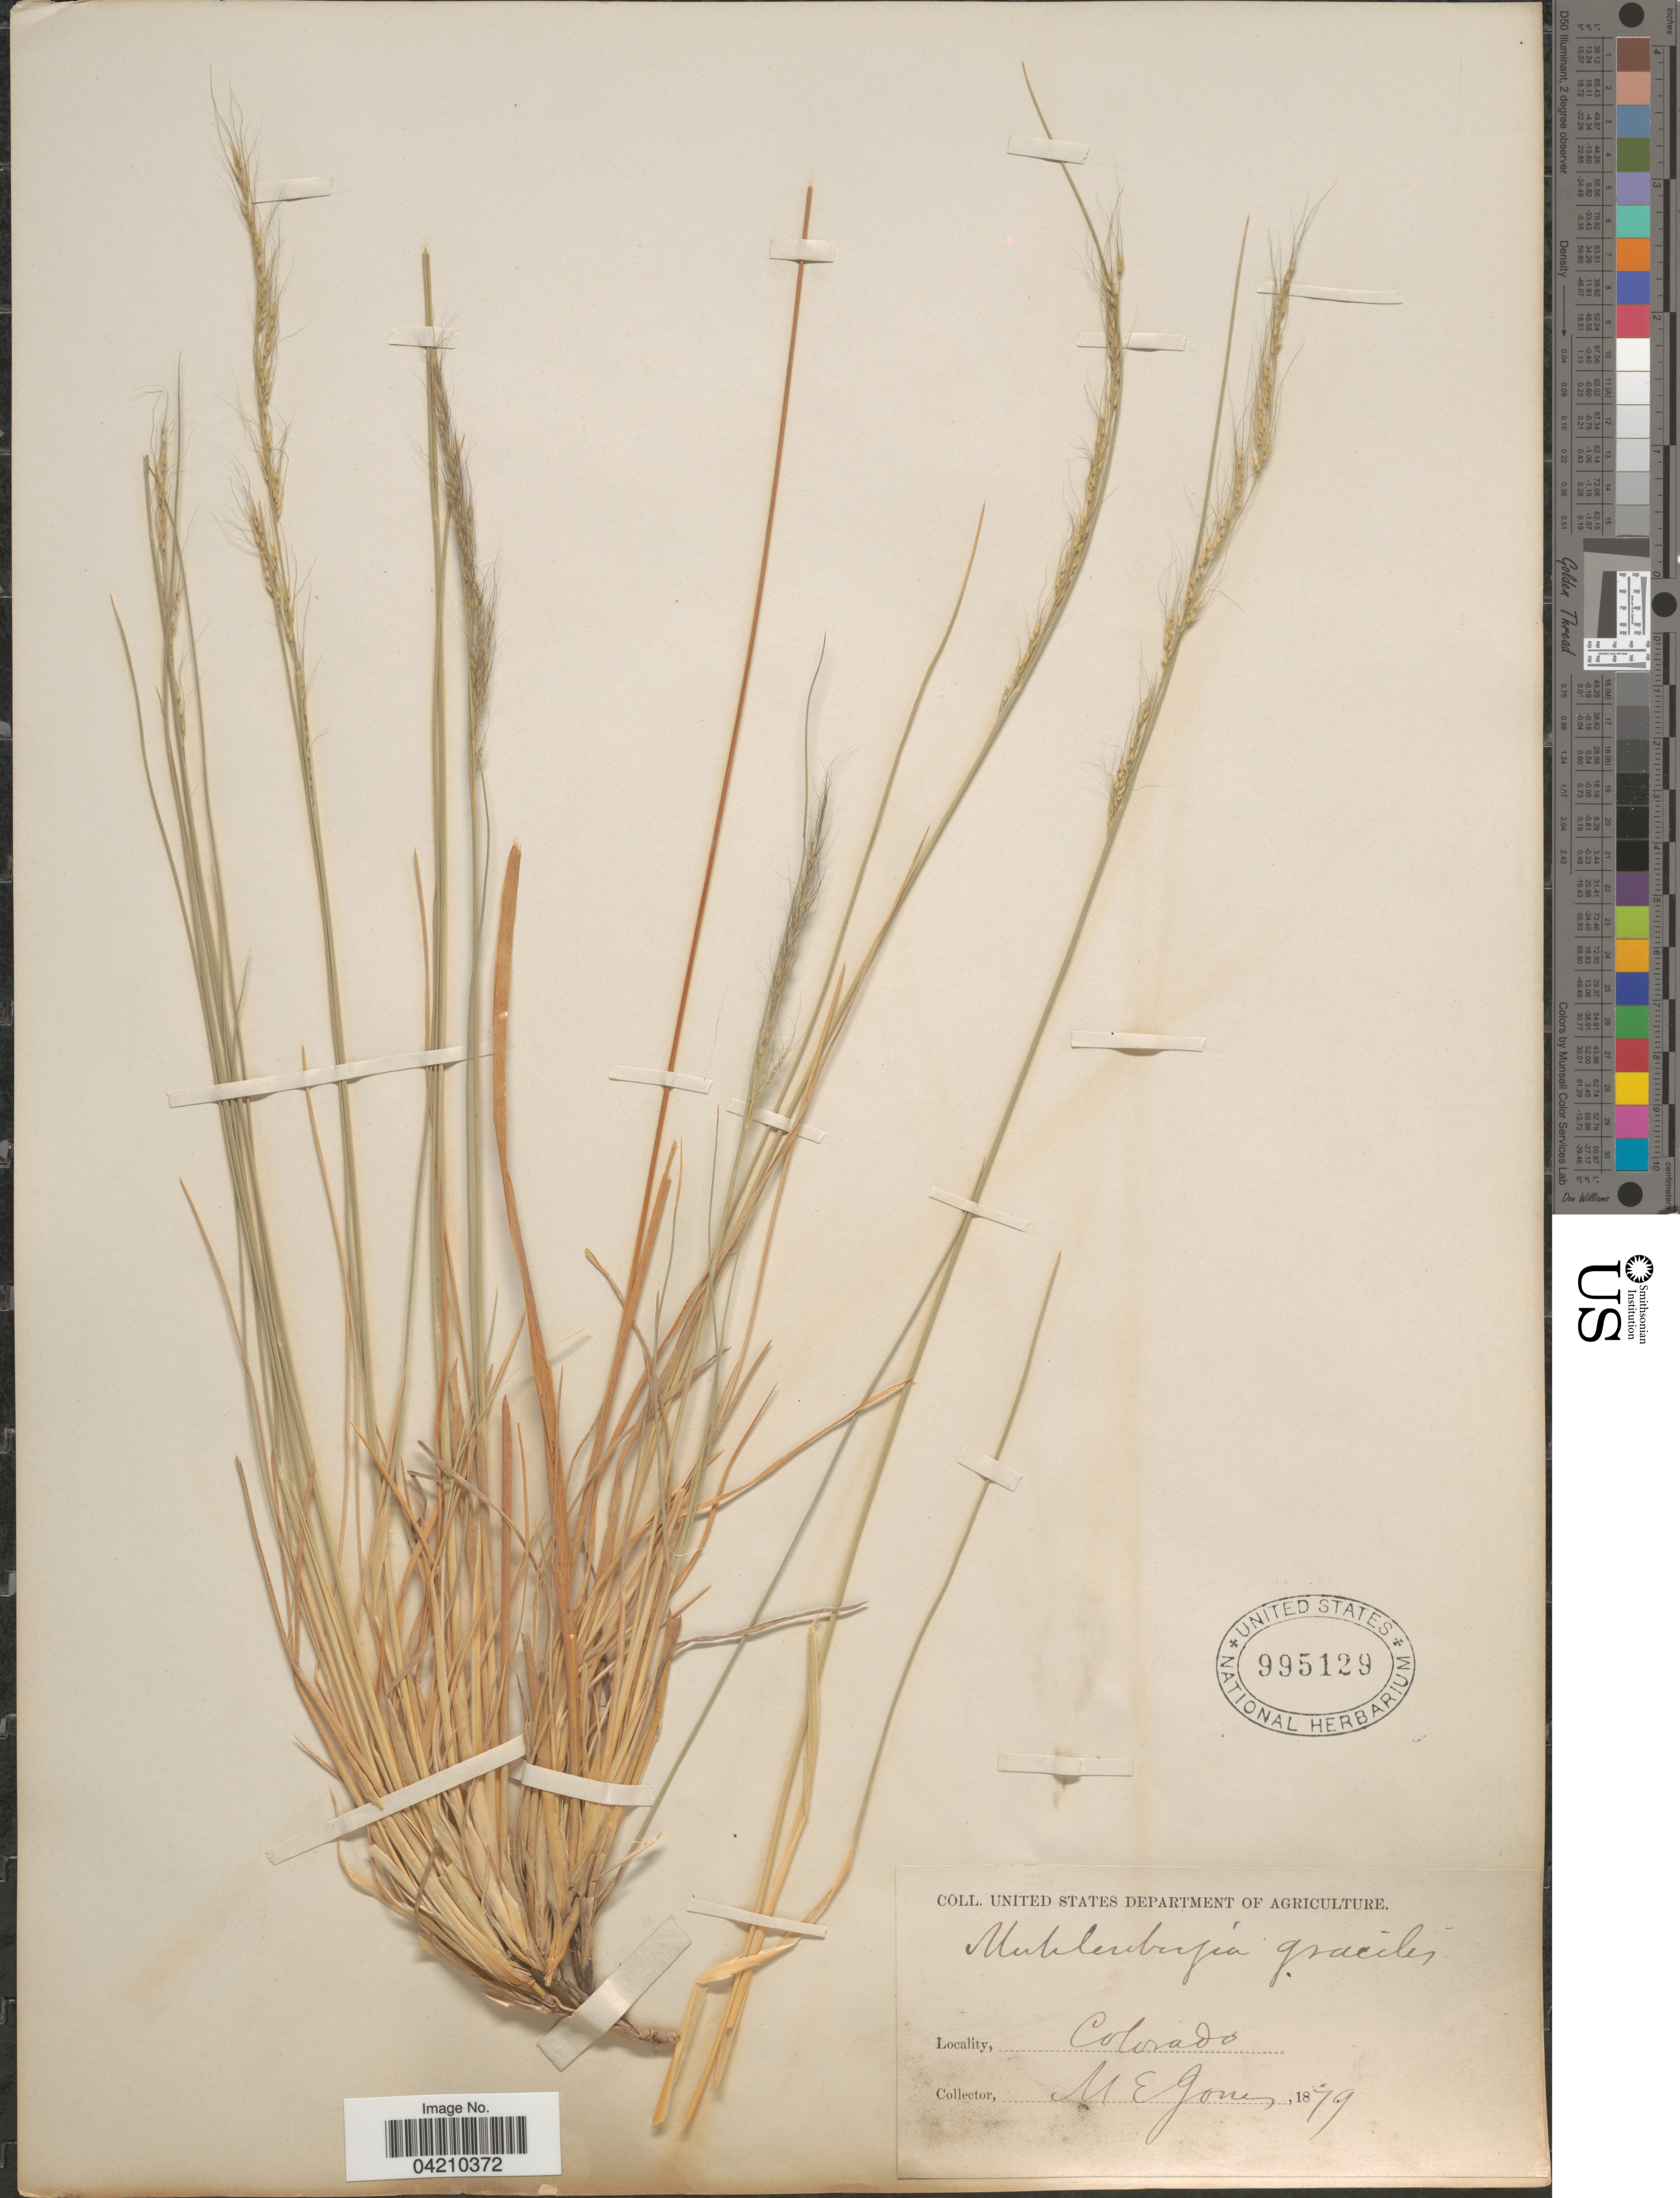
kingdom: Plantae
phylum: Tracheophyta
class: Liliopsida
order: Poales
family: Poaceae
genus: Muhlenbergia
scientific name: Muhlenbergia montana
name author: (Nutt.) Hitchc.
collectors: M. E. Jones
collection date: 1879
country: United States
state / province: Colorado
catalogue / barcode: US 995129